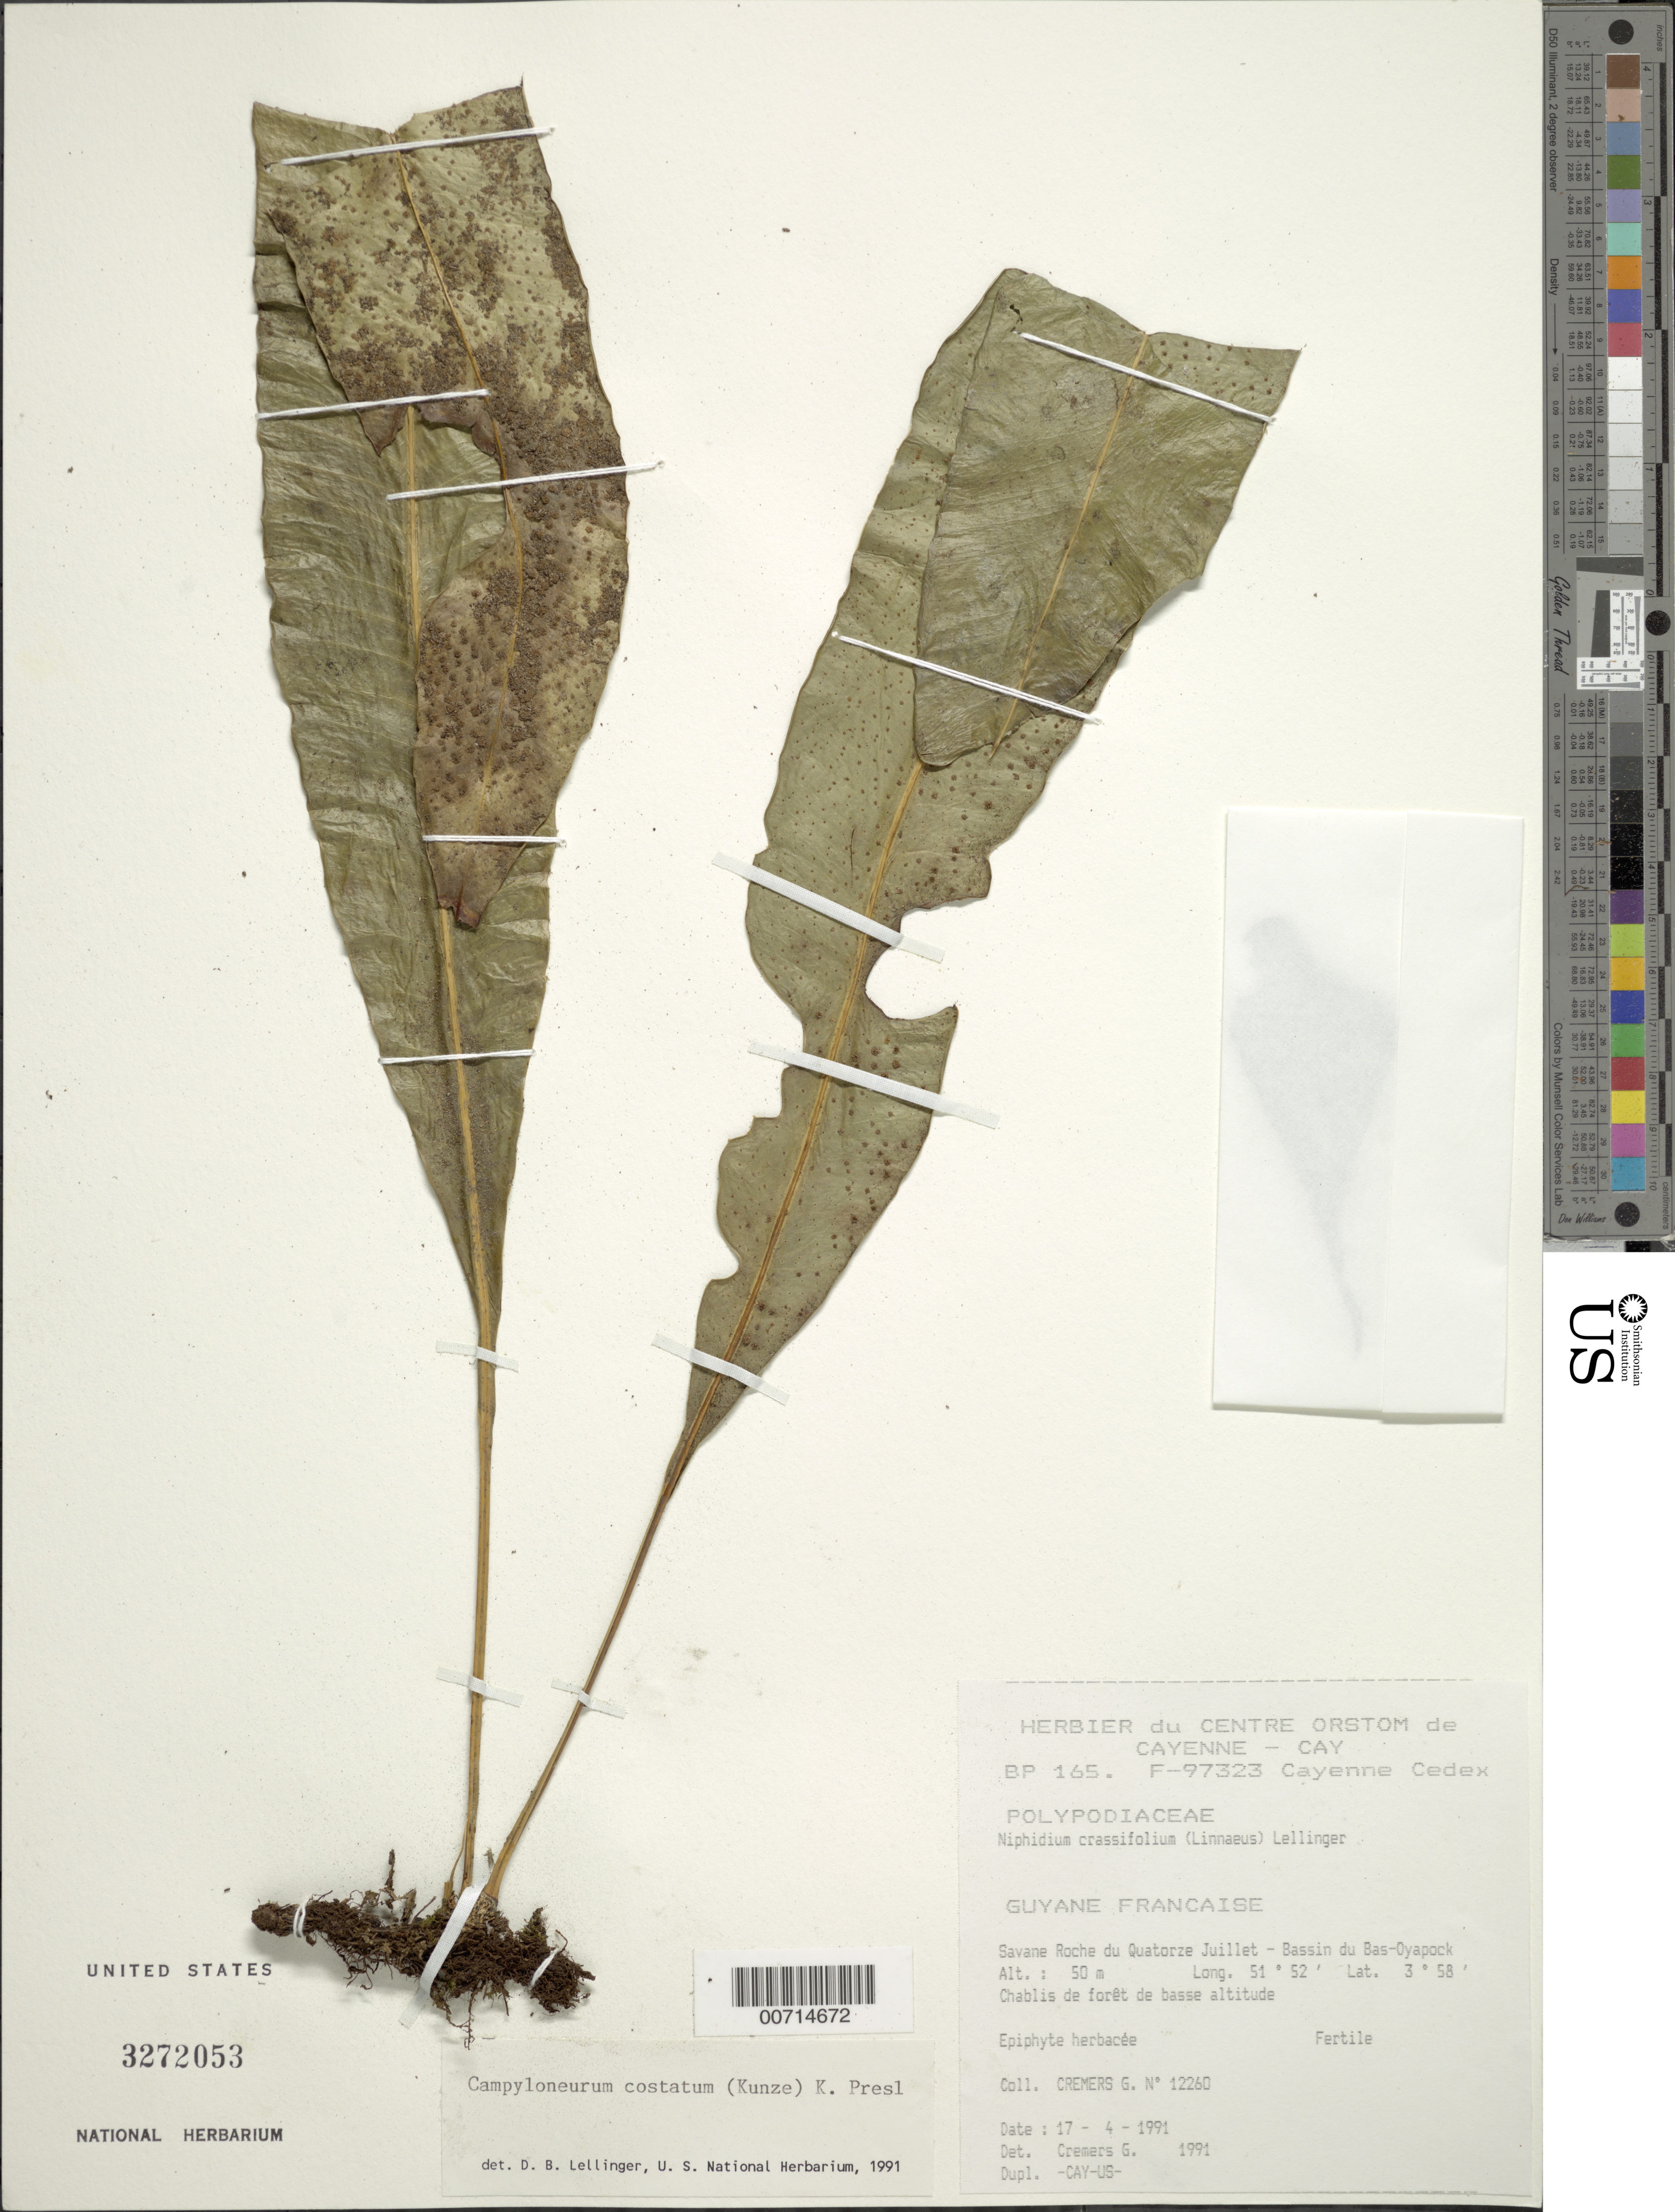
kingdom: Plantae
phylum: Tracheophyta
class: Polypodiopsida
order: Polypodiales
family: Polypodiaceae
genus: Campyloneurum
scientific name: Campyloneurum costatum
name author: (Kunze) C. Presl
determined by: Lellinger, David B., (BOT), Smithsonian Institution - National Museum of Natural History (UNITED STATES)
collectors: G. Cremers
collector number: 12260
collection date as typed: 17-Apr-91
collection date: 1991-04-17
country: French Guiana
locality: Savane Roche du Quatorze Juillet, Bassin du Bas-Oyapock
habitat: Chablis de forêt de basse altitude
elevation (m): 50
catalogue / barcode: US 3272053